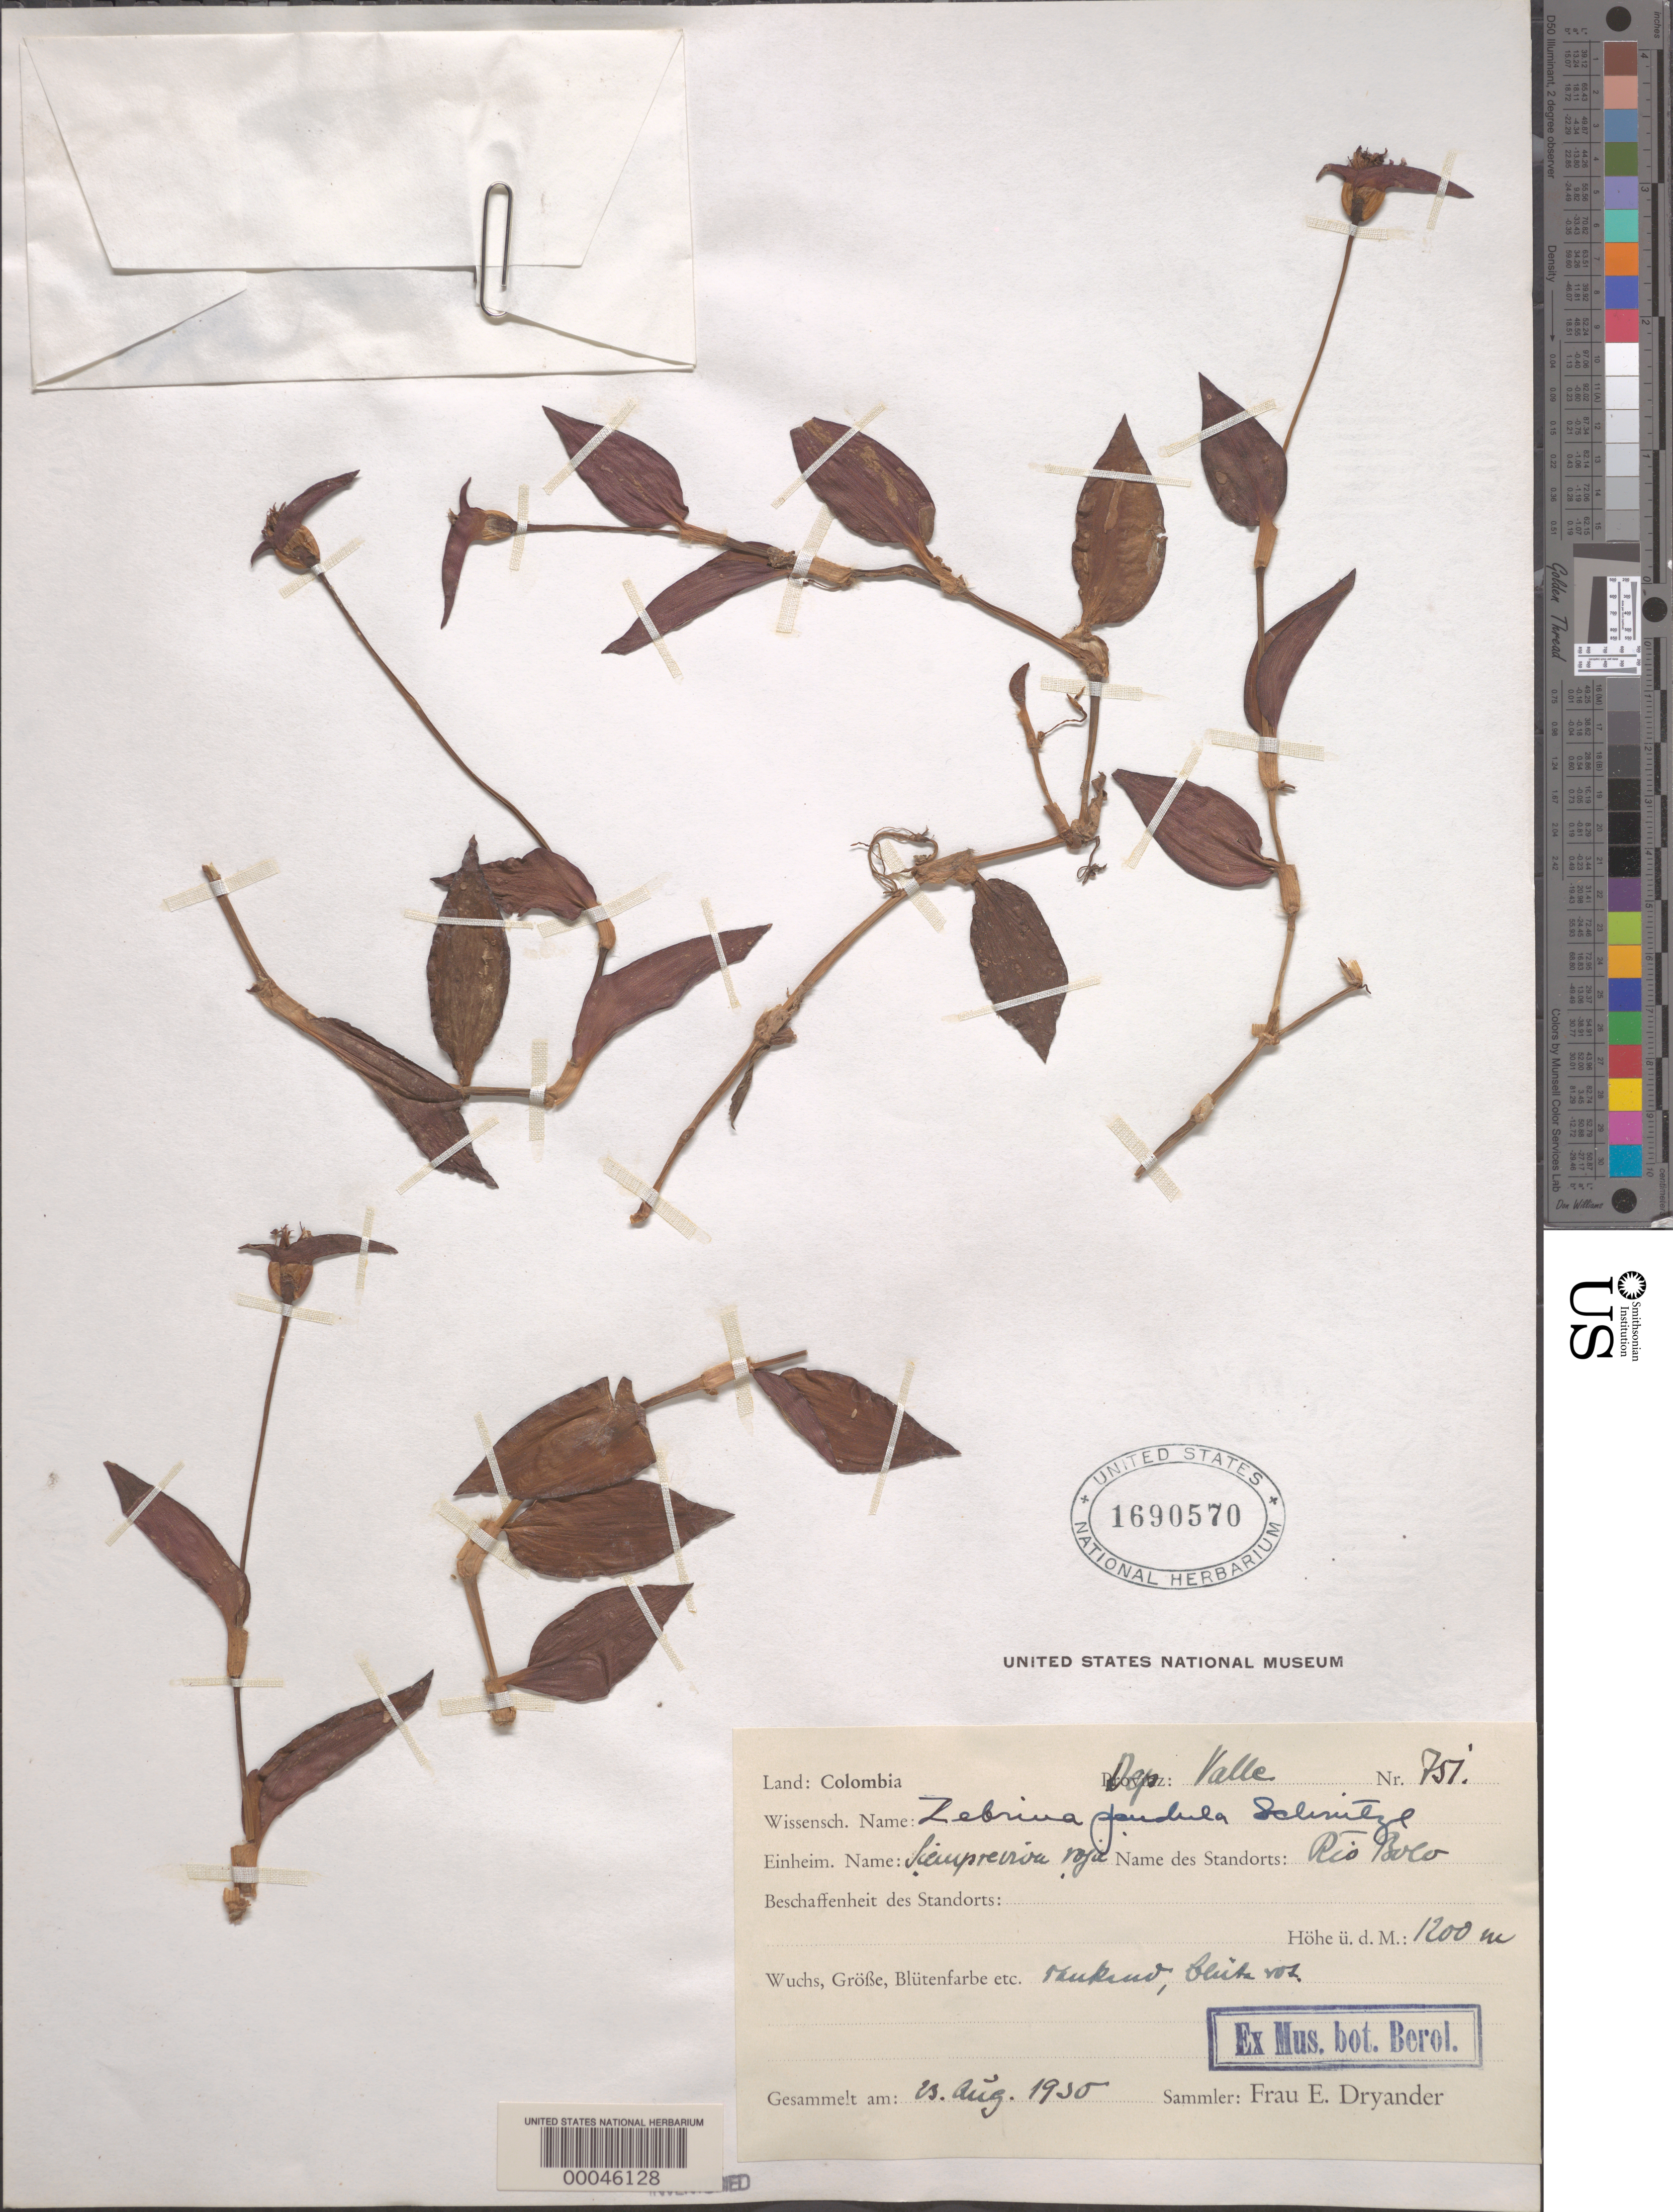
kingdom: Plantae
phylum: Tracheophyta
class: Liliopsida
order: Commelinales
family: Commelinaceae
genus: Tradescantia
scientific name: Tradescantia zebrina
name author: Bosse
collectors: E. I. Dryander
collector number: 751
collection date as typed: Aug 1950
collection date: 1950-08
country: Colombia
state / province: Valle del Cauca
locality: Rio Bolo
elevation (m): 1200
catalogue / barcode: US 1690570